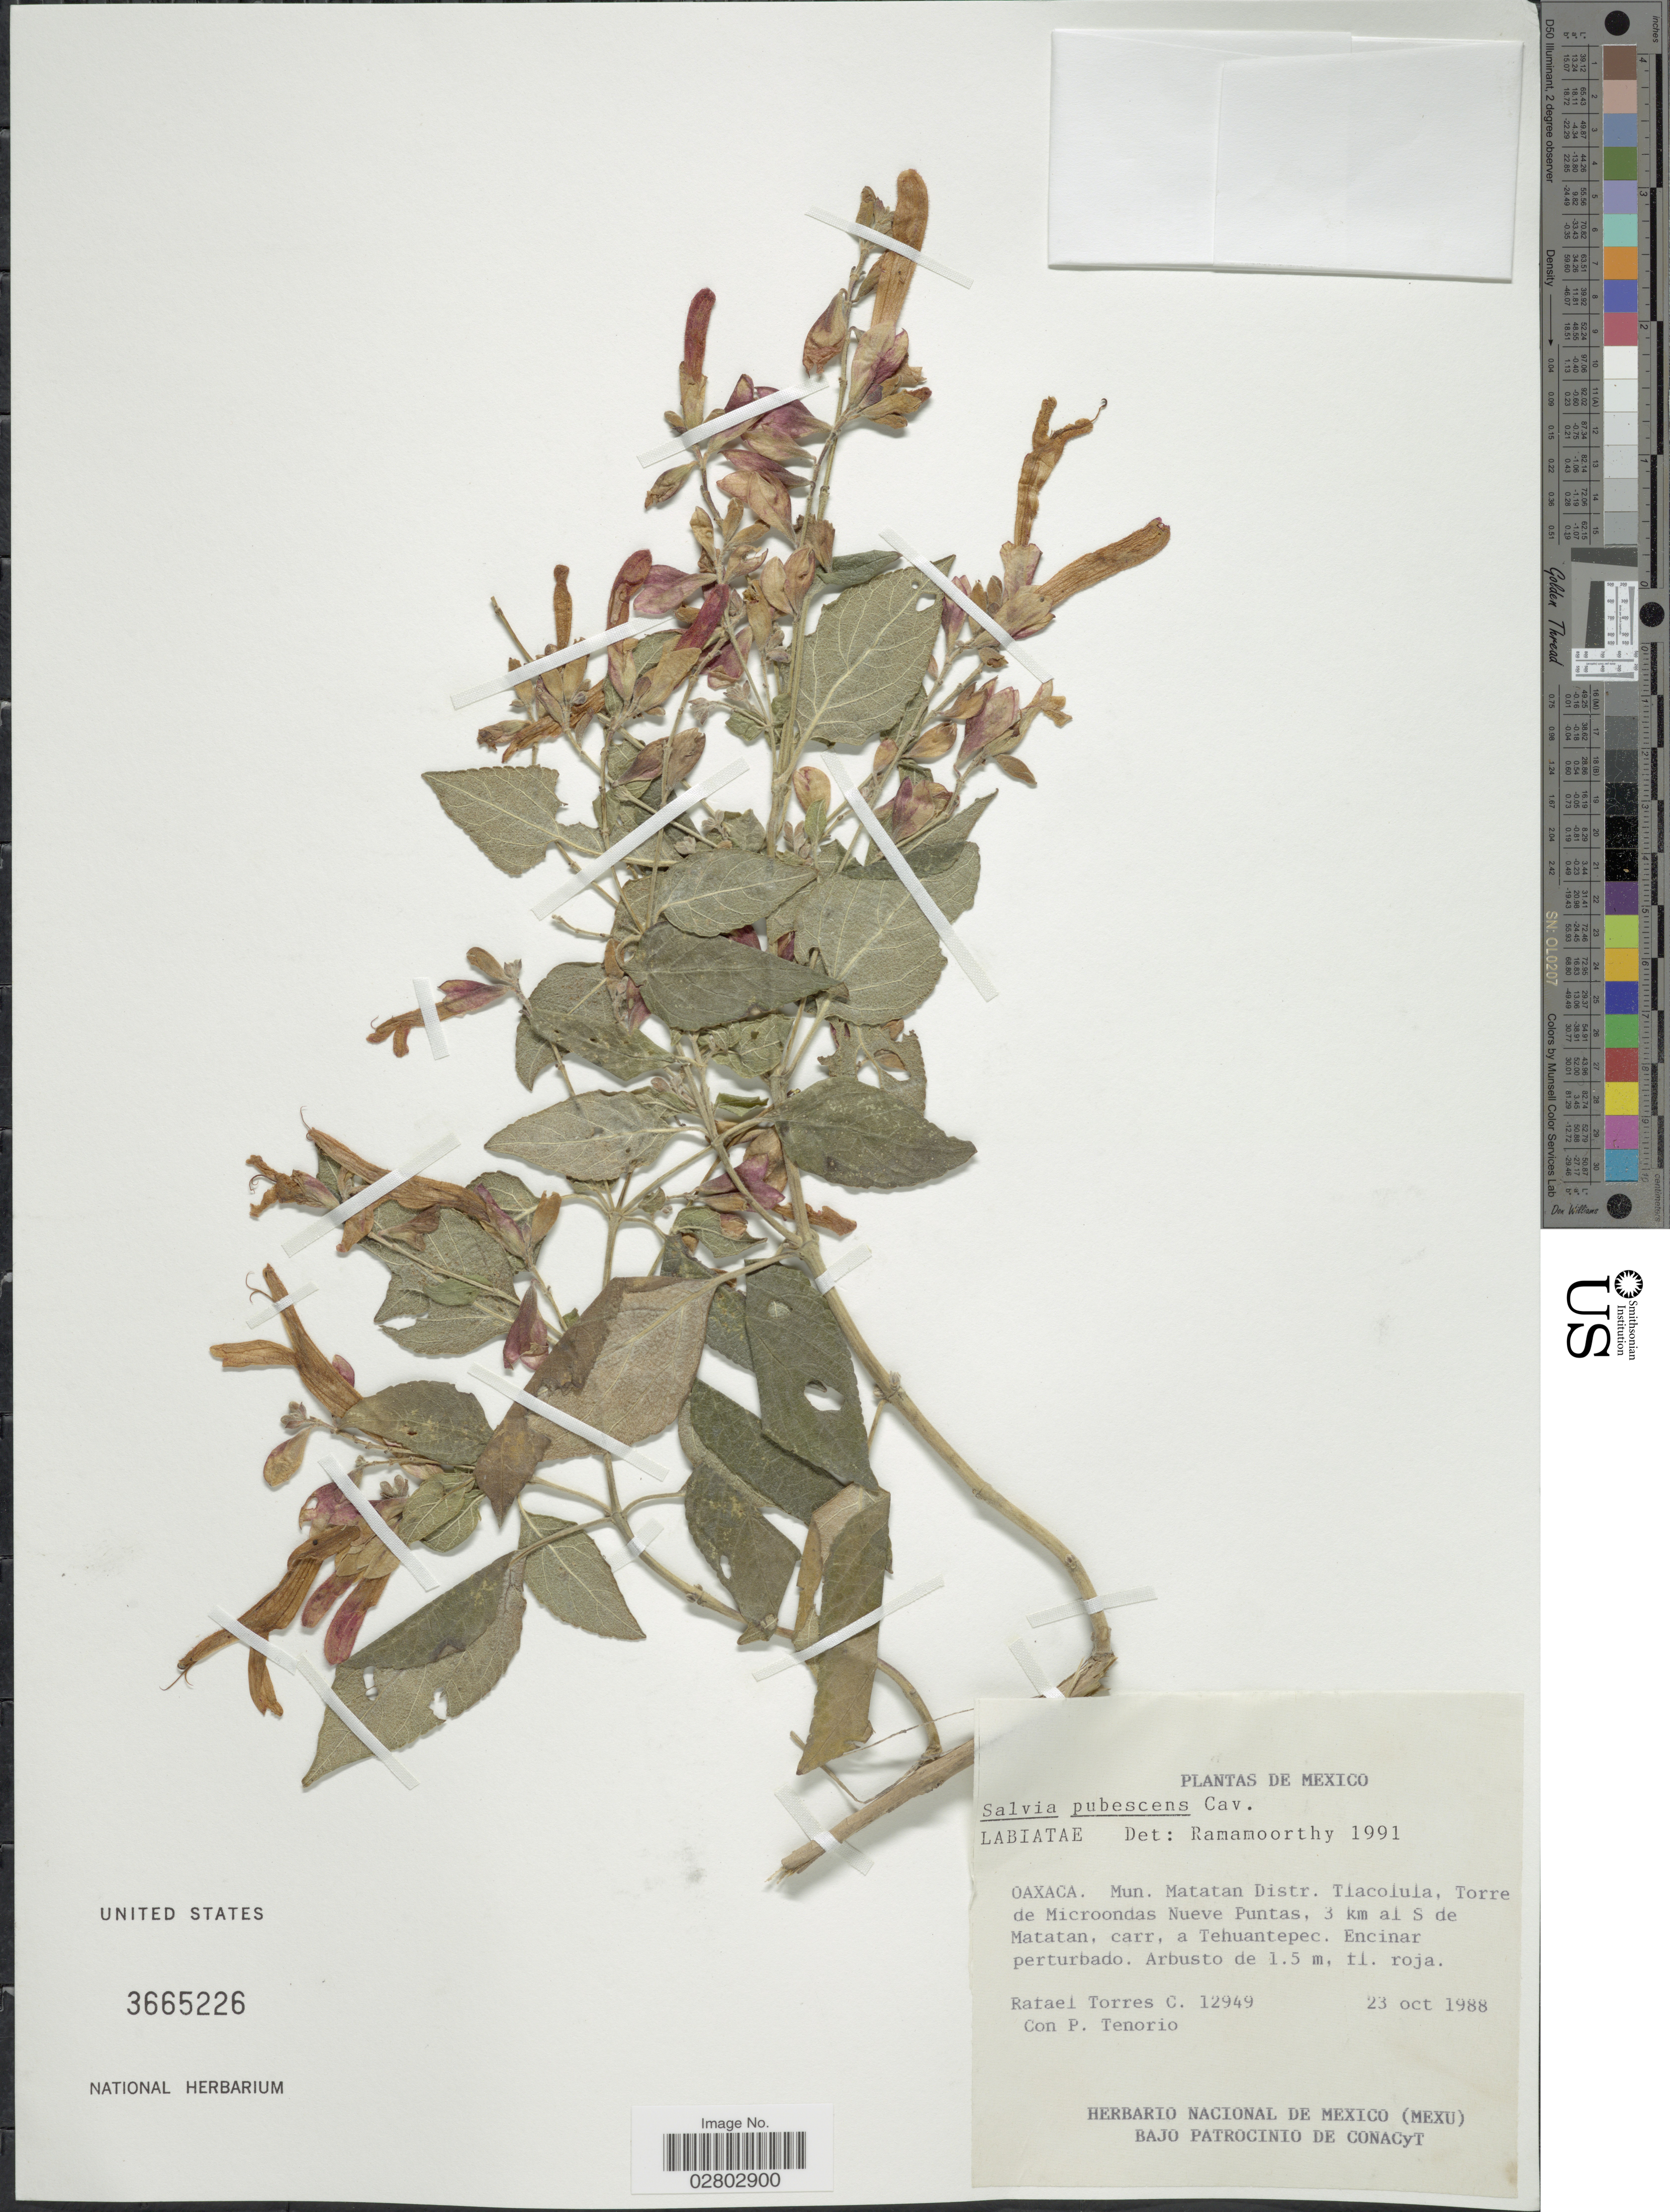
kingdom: Plantae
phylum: Tracheophyta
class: Magnoliopsida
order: Lamiales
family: Lamiaceae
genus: Salvia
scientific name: Salvia pubescens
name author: Benth.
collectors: R. Torres C. & Tenorio, P.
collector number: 12949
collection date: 1988-10-23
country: Mexico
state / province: Oaxaca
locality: Oaxaca, Mun. Matatan Distr. Tlacolula, Torre de Microondas Nueve Puntas, 3 km al S de Matatan, carr. a Tehuantepec, Encinar perturbado.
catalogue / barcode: US 3665226